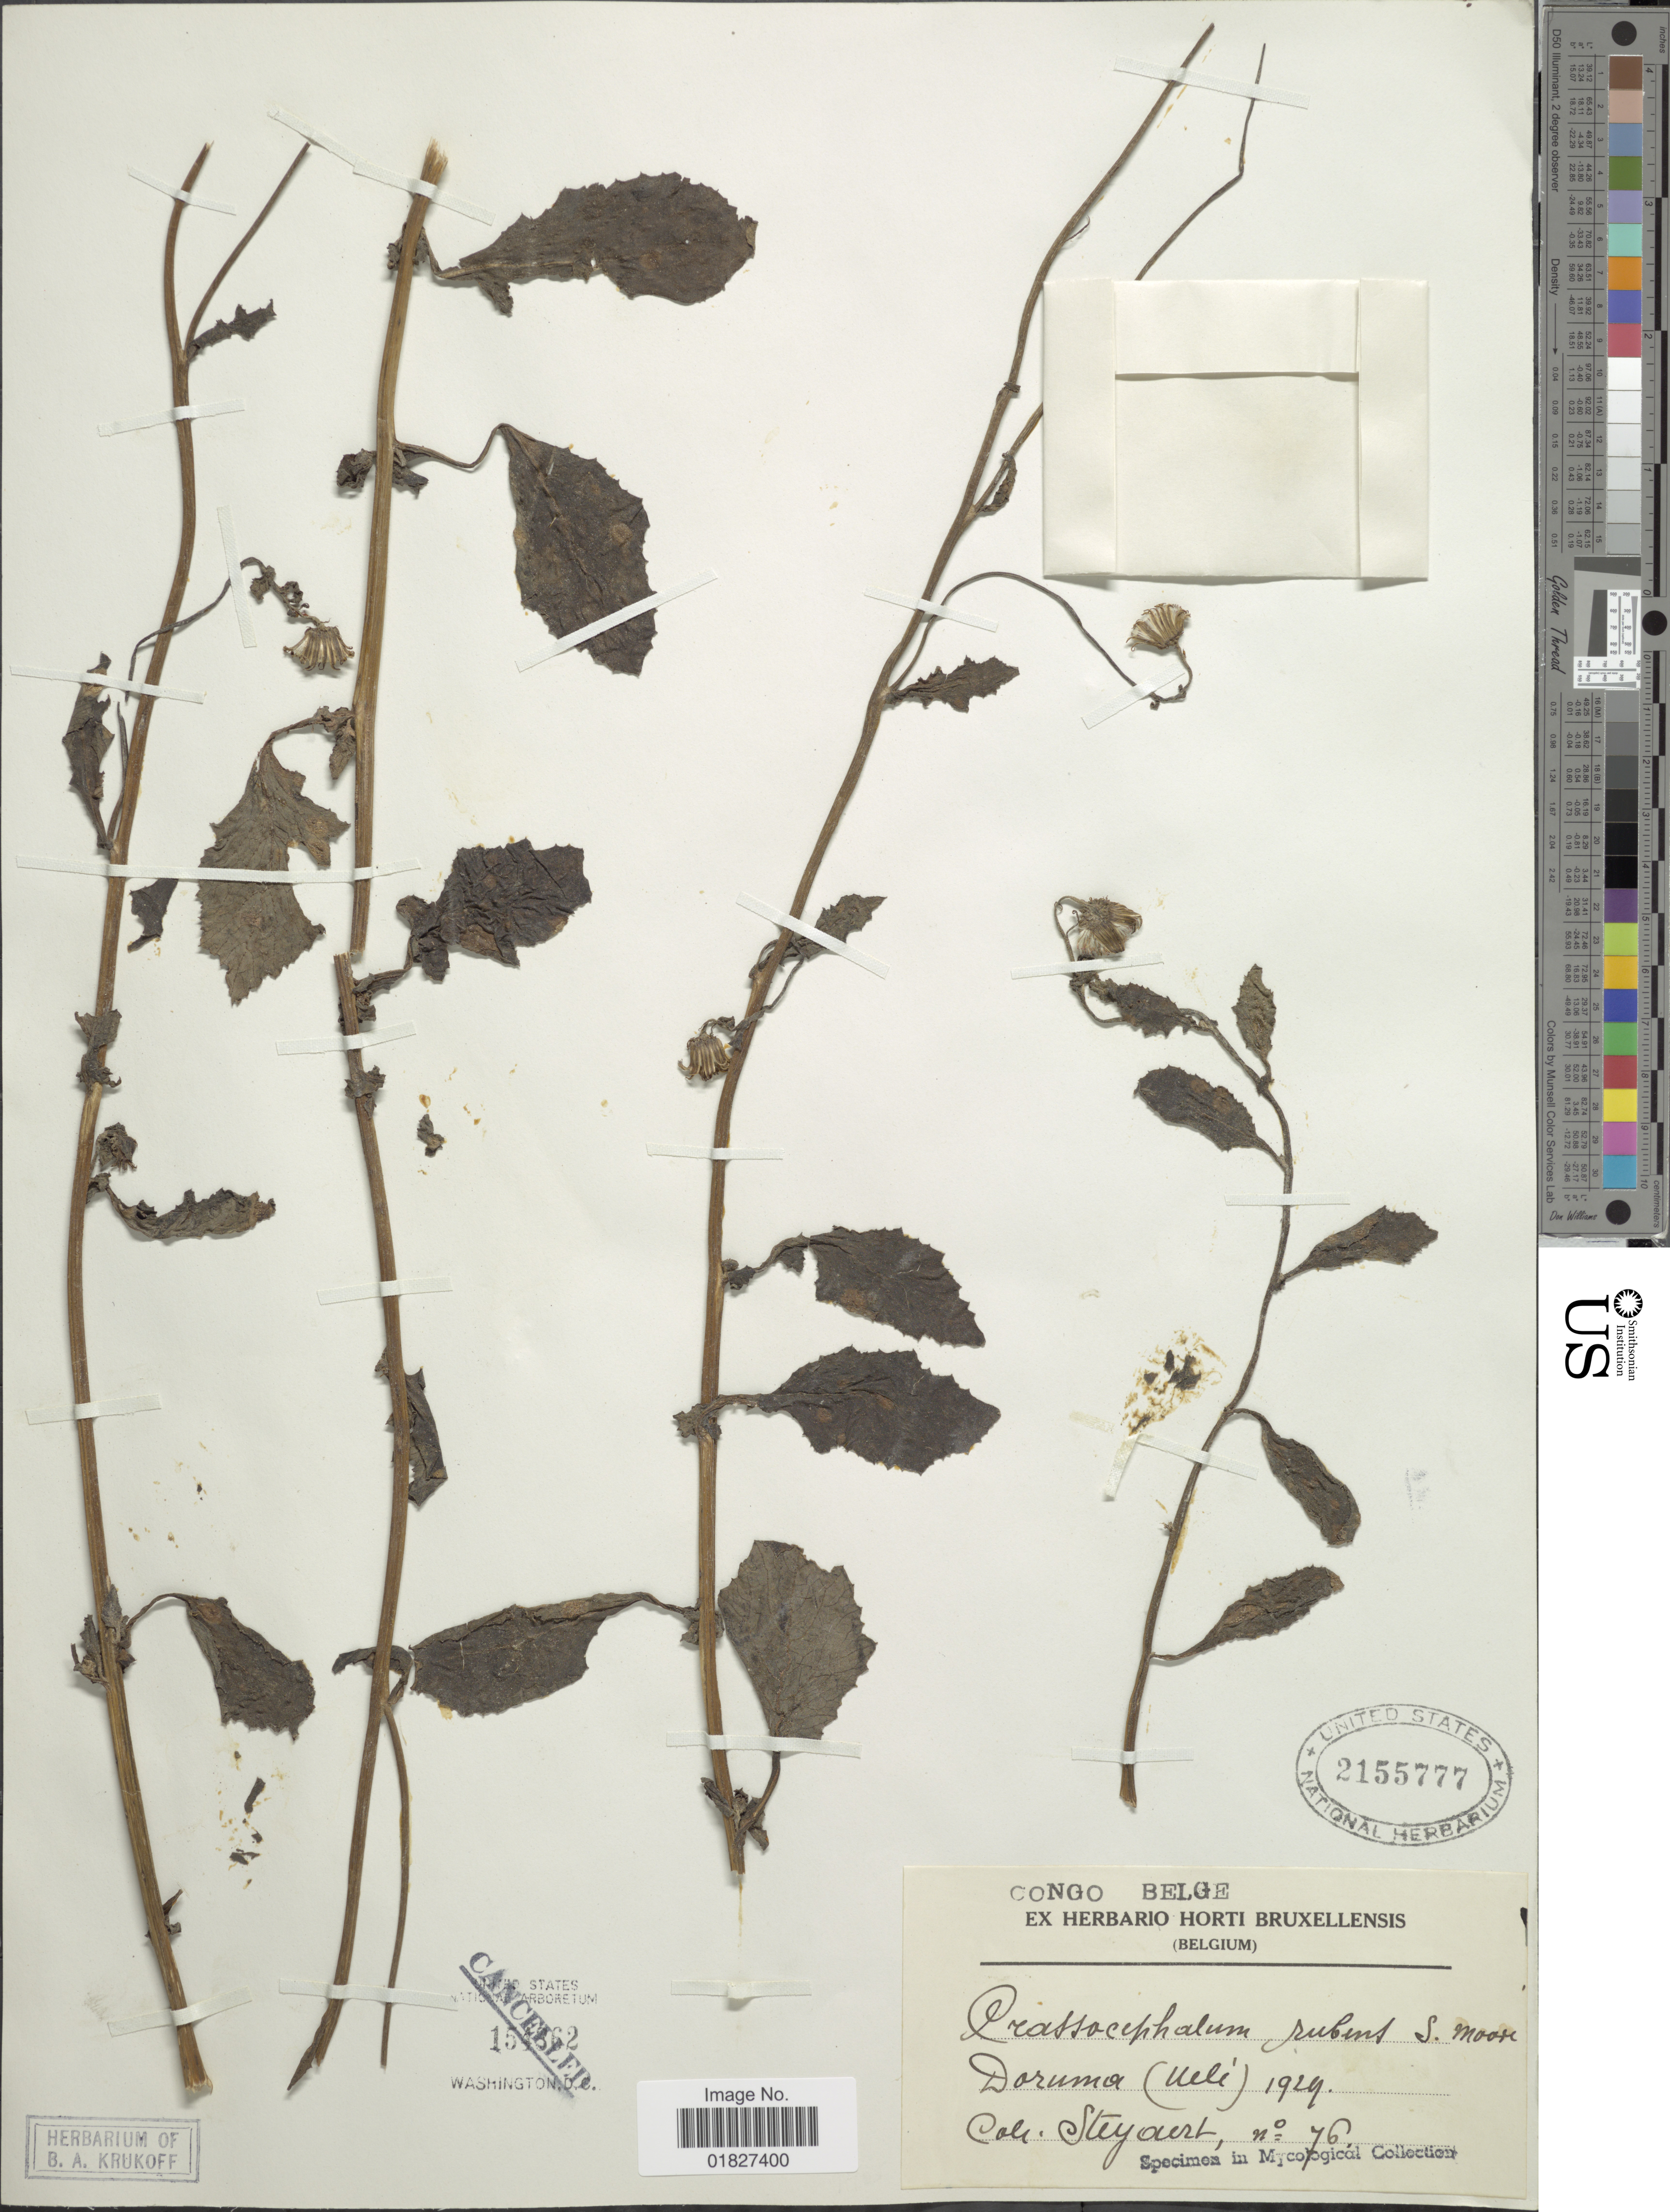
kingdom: Plantae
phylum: Tracheophyta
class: Magnoliopsida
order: Asterales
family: Asteraceae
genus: Gynura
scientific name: Gynura rubens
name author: (Juss.) Moore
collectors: -. Steyaert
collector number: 76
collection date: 1929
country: Congo, Democratic Republic of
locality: Congo Belge, Doruma (Uele).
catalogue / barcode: US 2155777